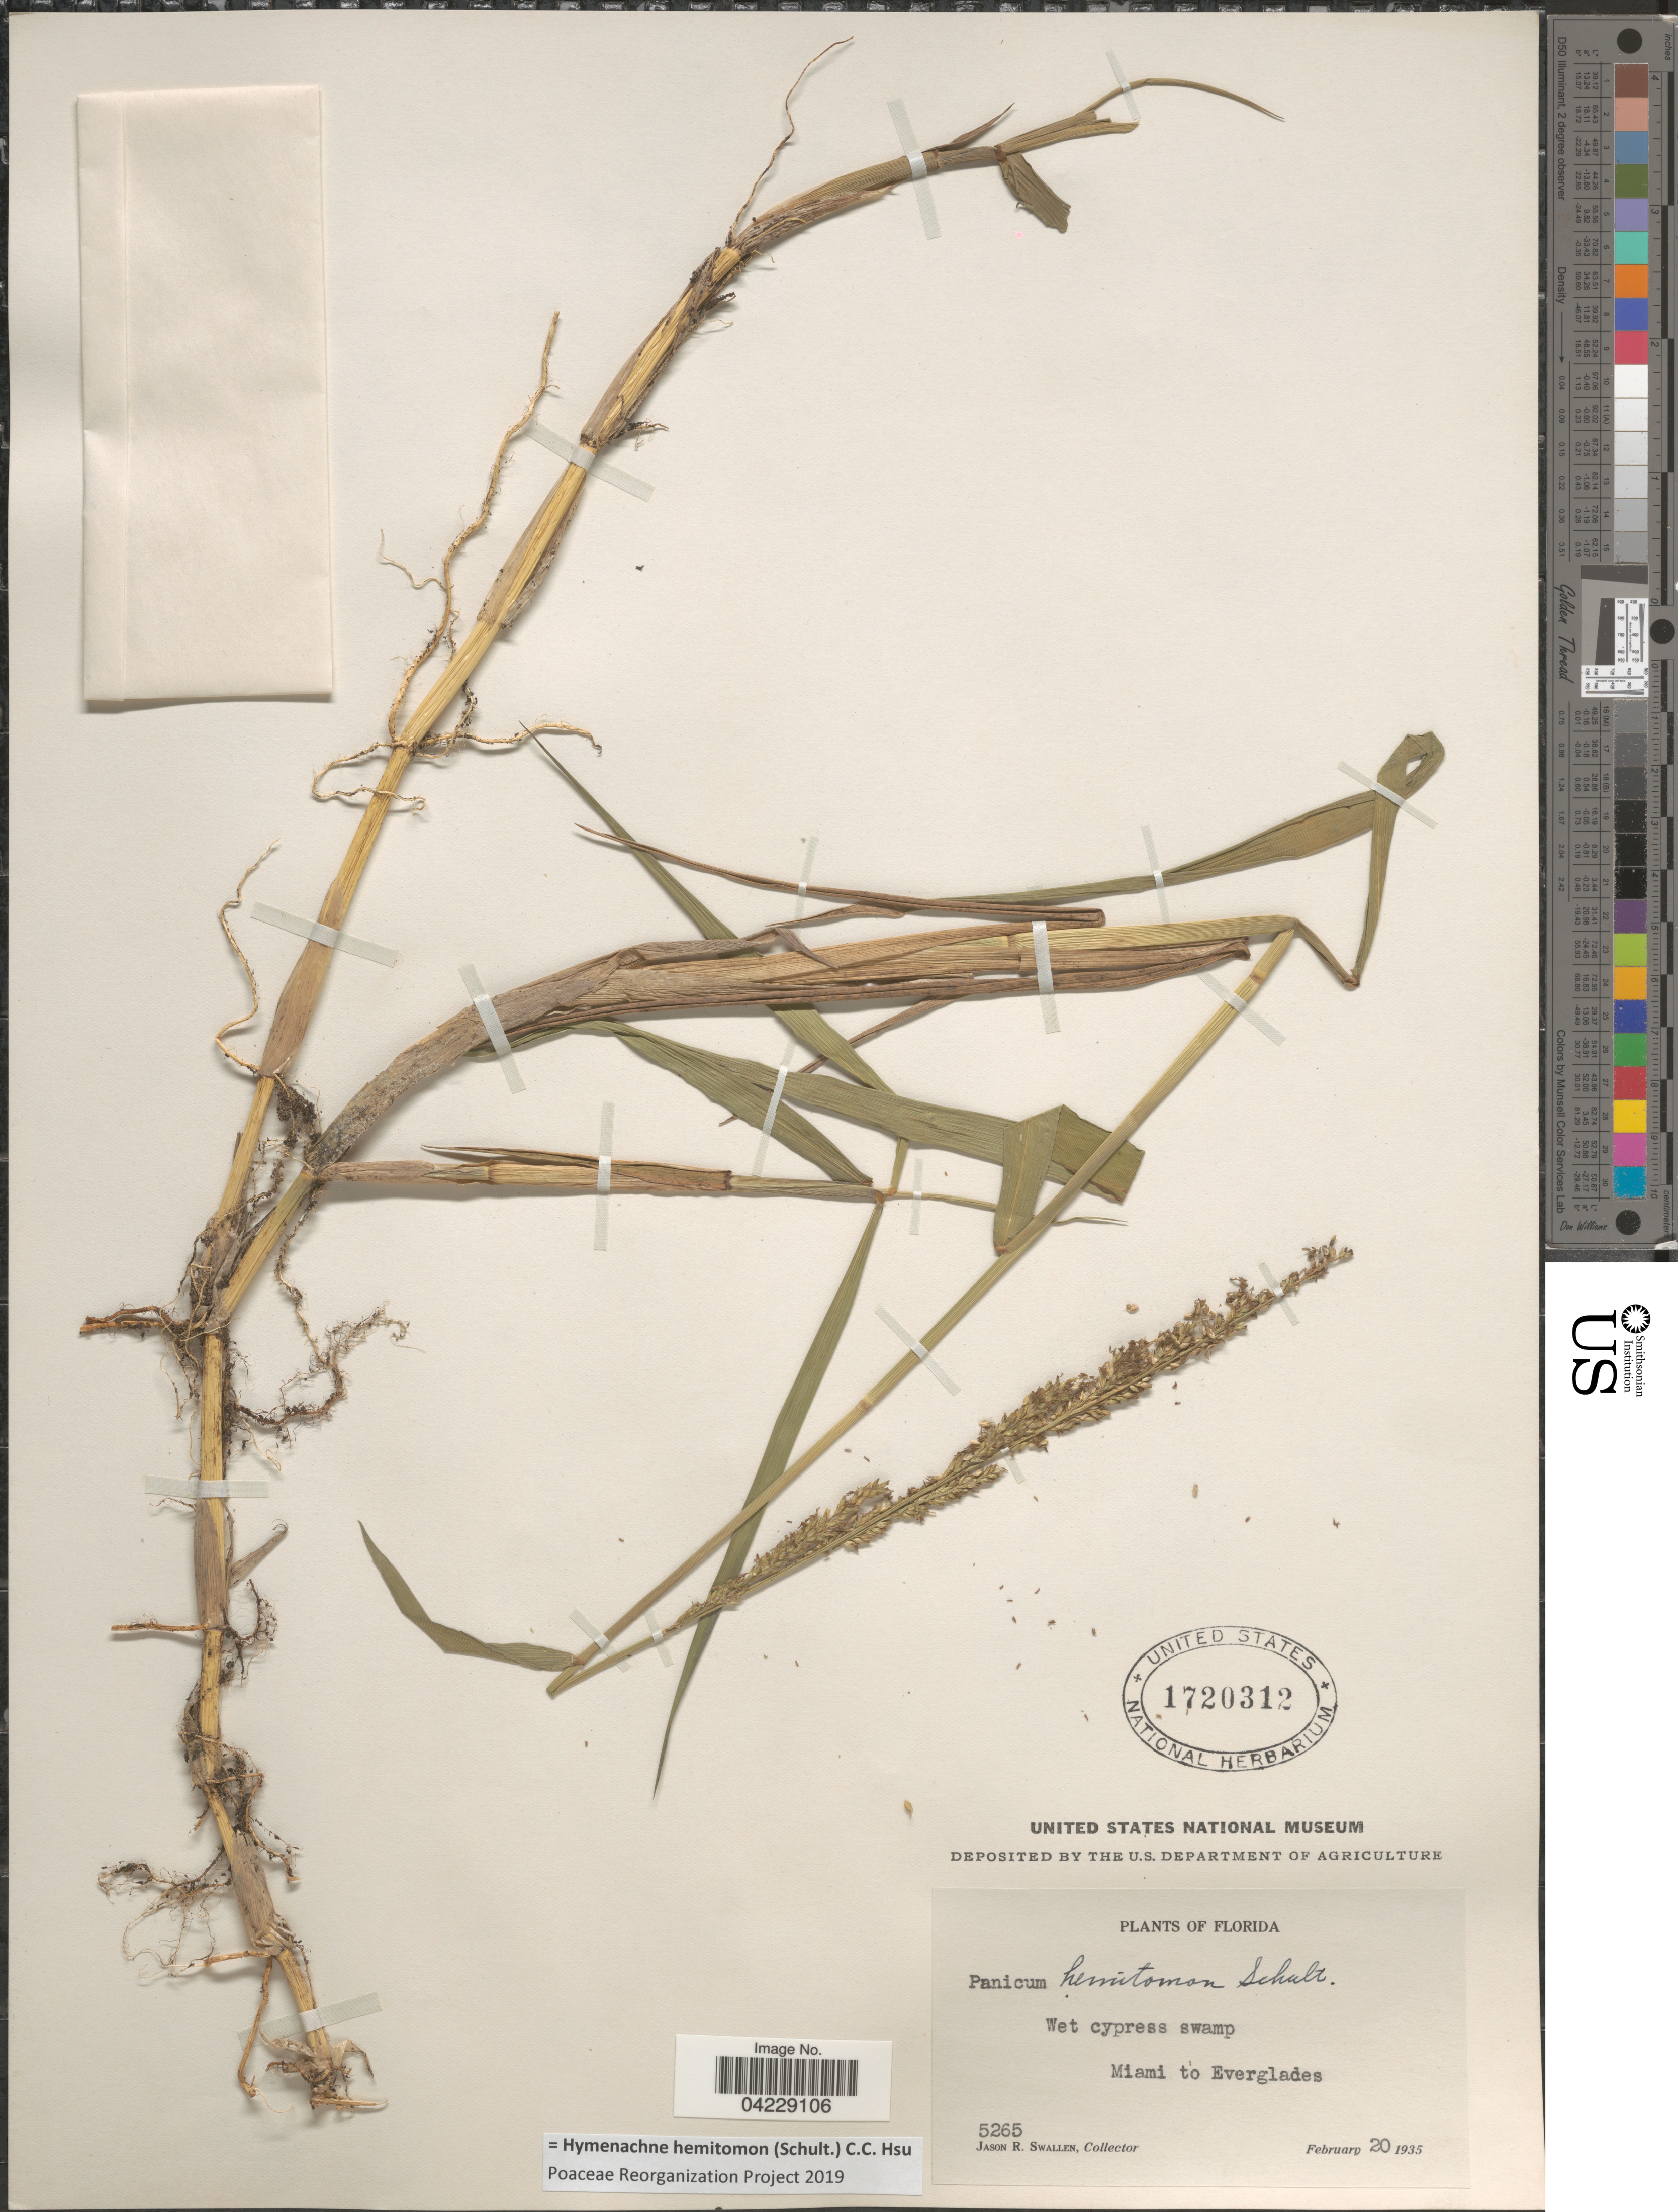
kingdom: Plantae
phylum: Tracheophyta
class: Liliopsida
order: Poales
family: Poaceae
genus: Hymenachne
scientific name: Hymenachne hemitomon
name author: (Schult.) C. C. Hsu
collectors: J. R. Swallen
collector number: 5265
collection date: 1935-02-20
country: United States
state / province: Florida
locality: Miami to Everglades.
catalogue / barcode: US 1720312